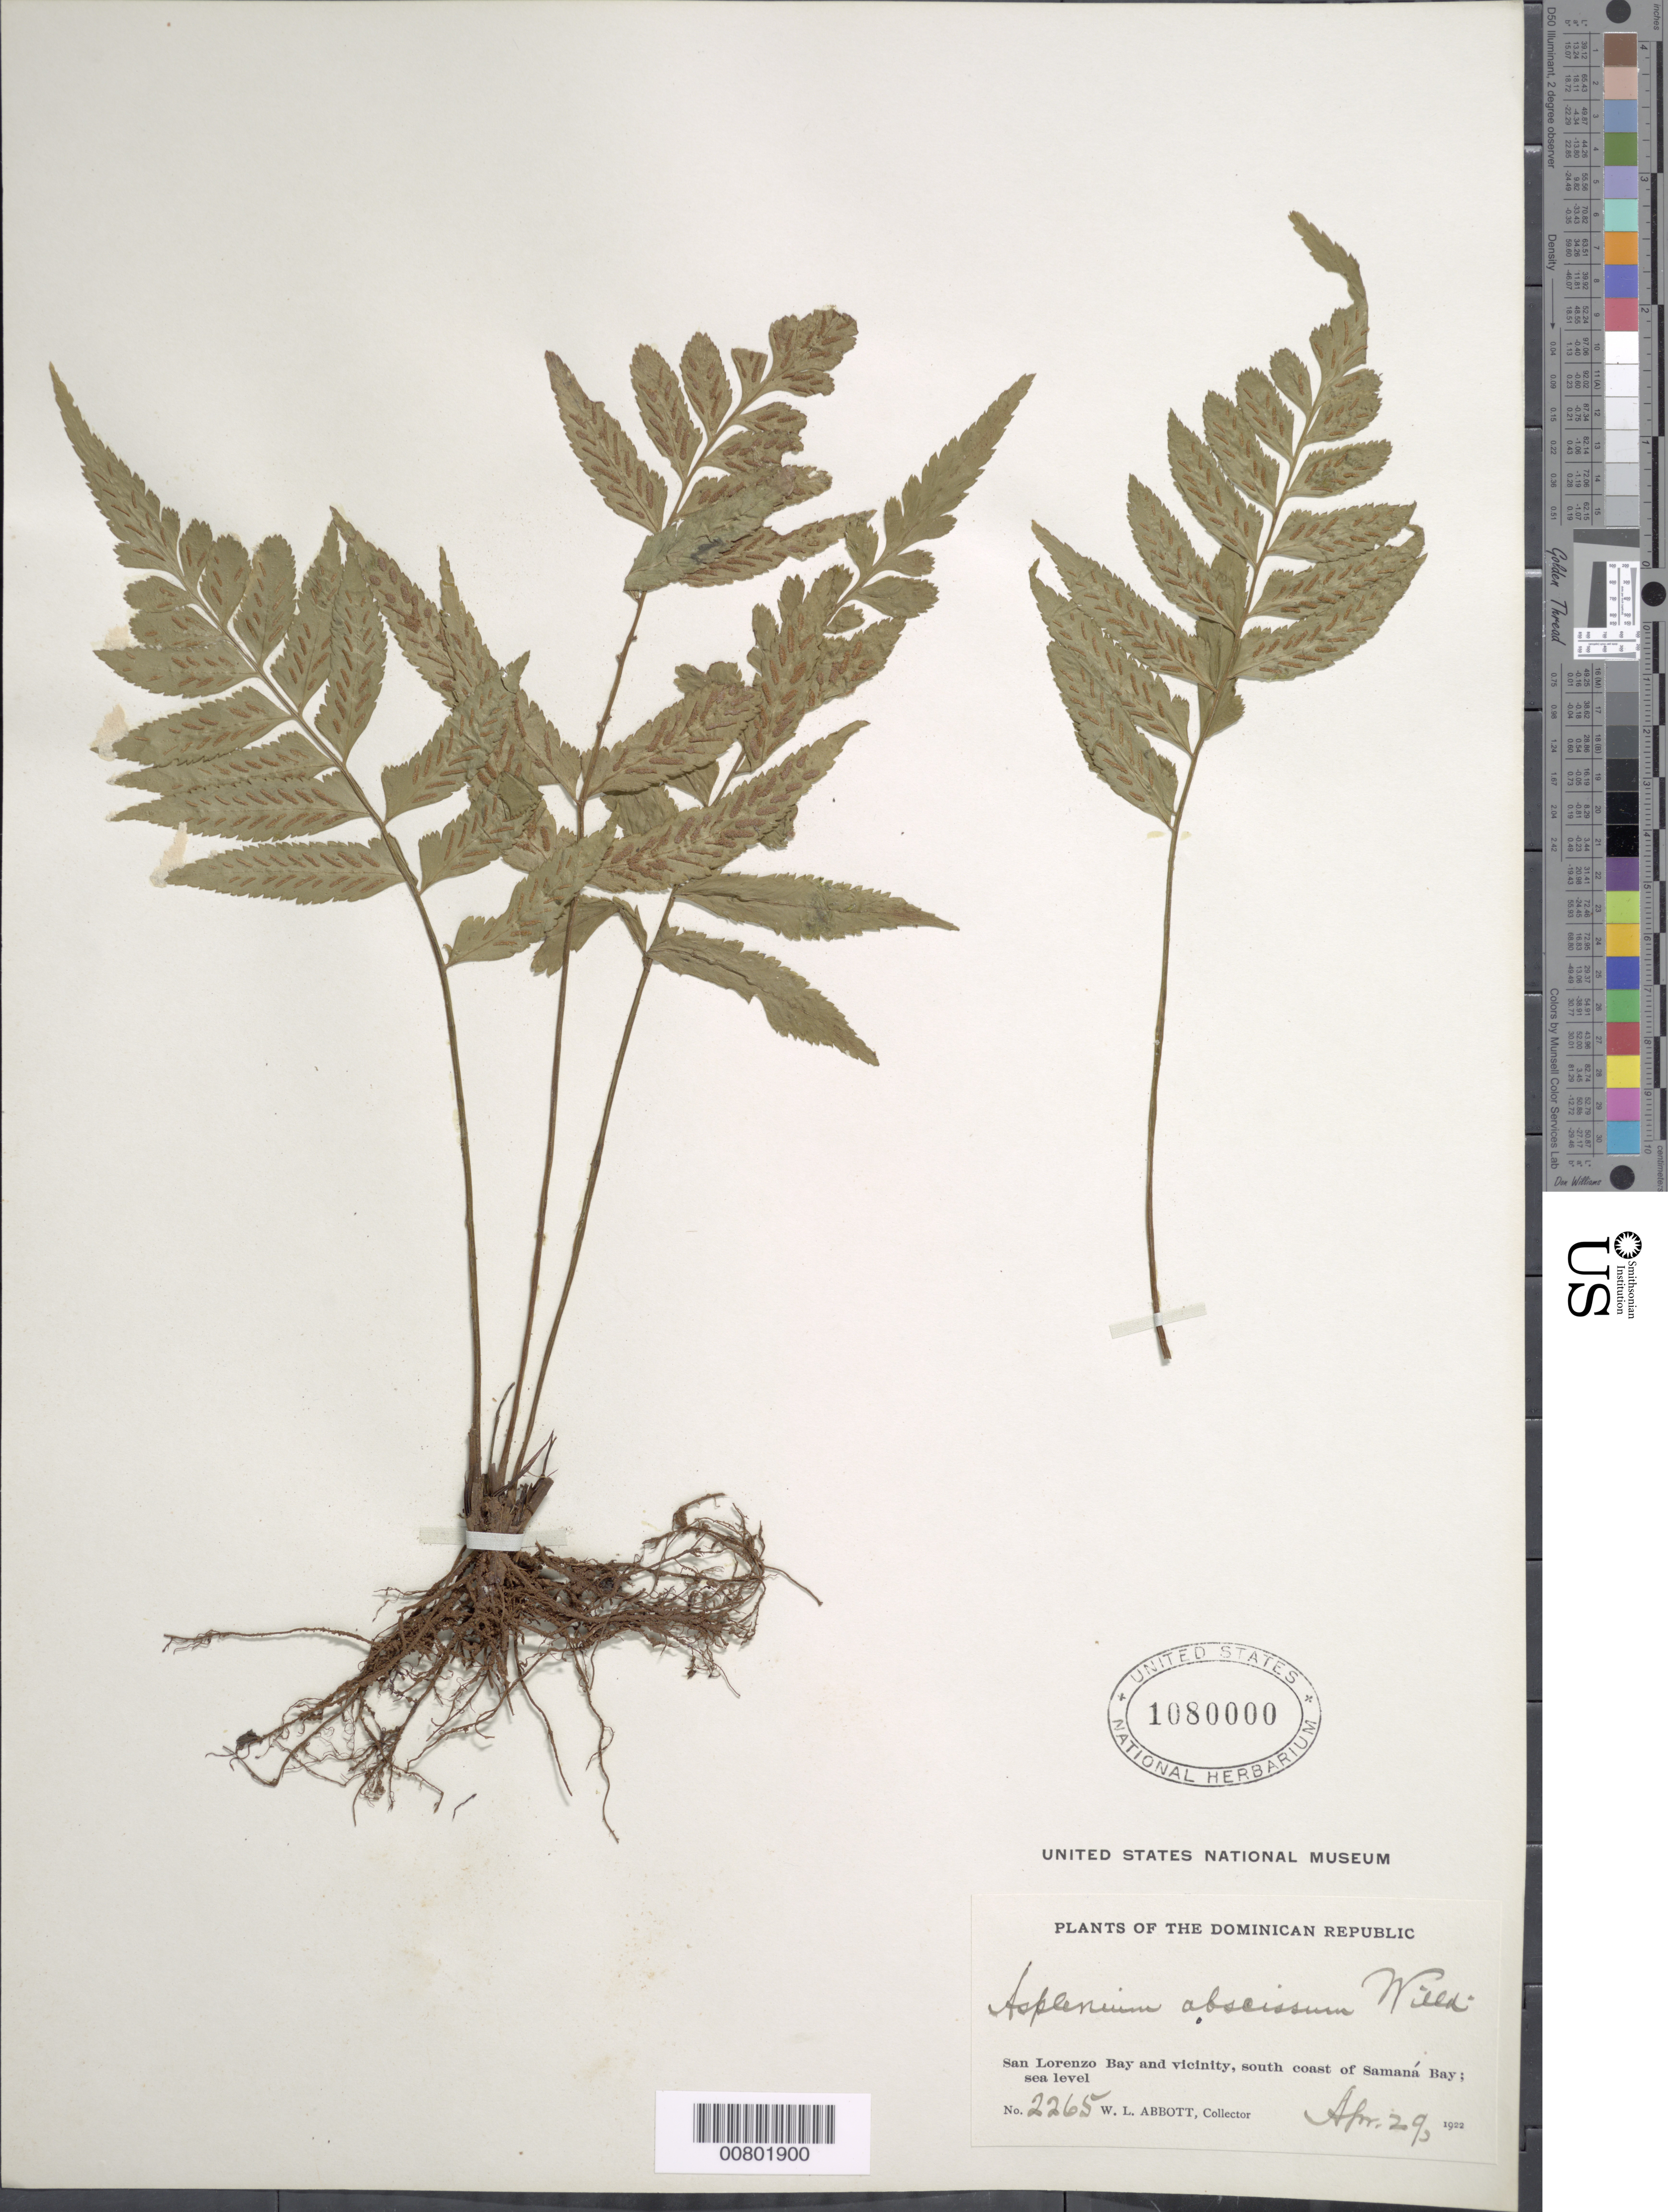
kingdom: Plantae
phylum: Tracheophyta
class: Polypodiopsida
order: Polypodiales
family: Aspleniaceae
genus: Asplenium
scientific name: Asplenium abscissum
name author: Willd.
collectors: W. L. Abbott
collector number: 2265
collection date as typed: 29 Apr 1922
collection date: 1922-04-29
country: Dominican Republic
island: Hispaniola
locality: San Lorenzo Bay vicinity, S coast of Samaná Bay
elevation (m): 0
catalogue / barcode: US 1080000